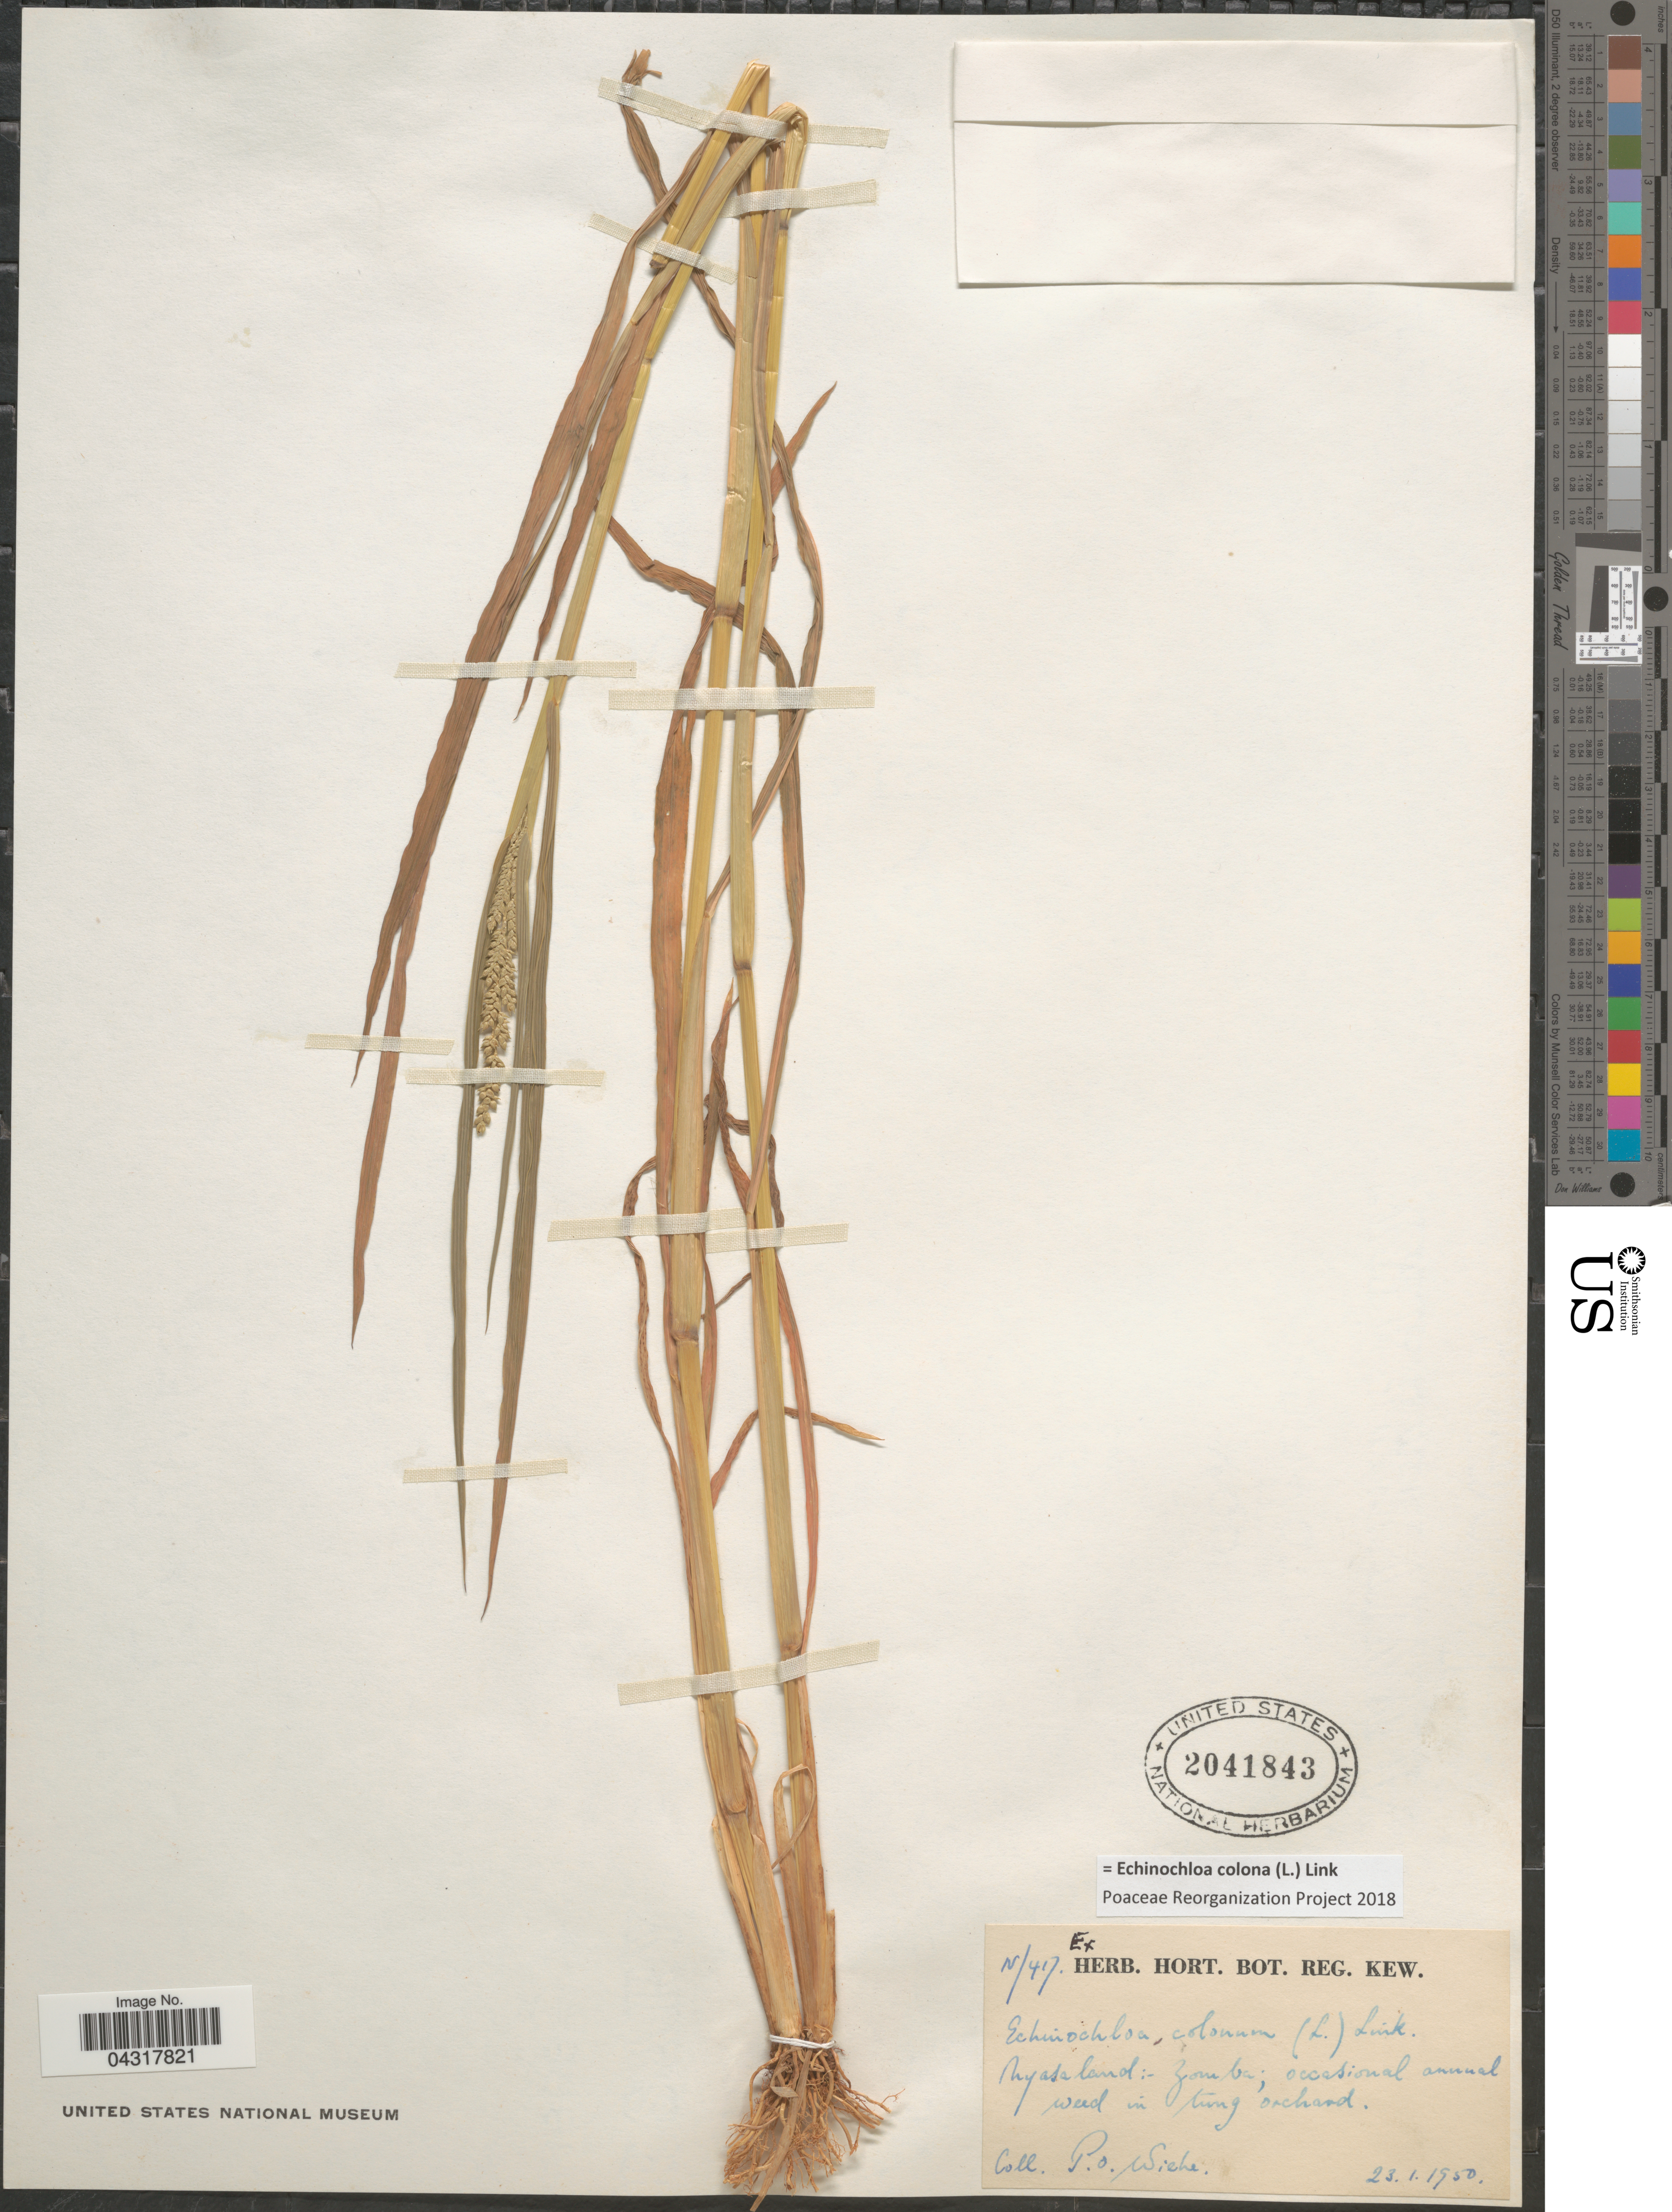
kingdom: Plantae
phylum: Tracheophyta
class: Liliopsida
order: Poales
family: Poaceae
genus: Echinochloa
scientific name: Echinochloa colona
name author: (L.) Link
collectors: P. Wiehe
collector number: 417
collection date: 1950-01-23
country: Malawi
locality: Nyasaland: Zomba; occasional annual weed in tung orchard.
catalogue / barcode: US 2041843